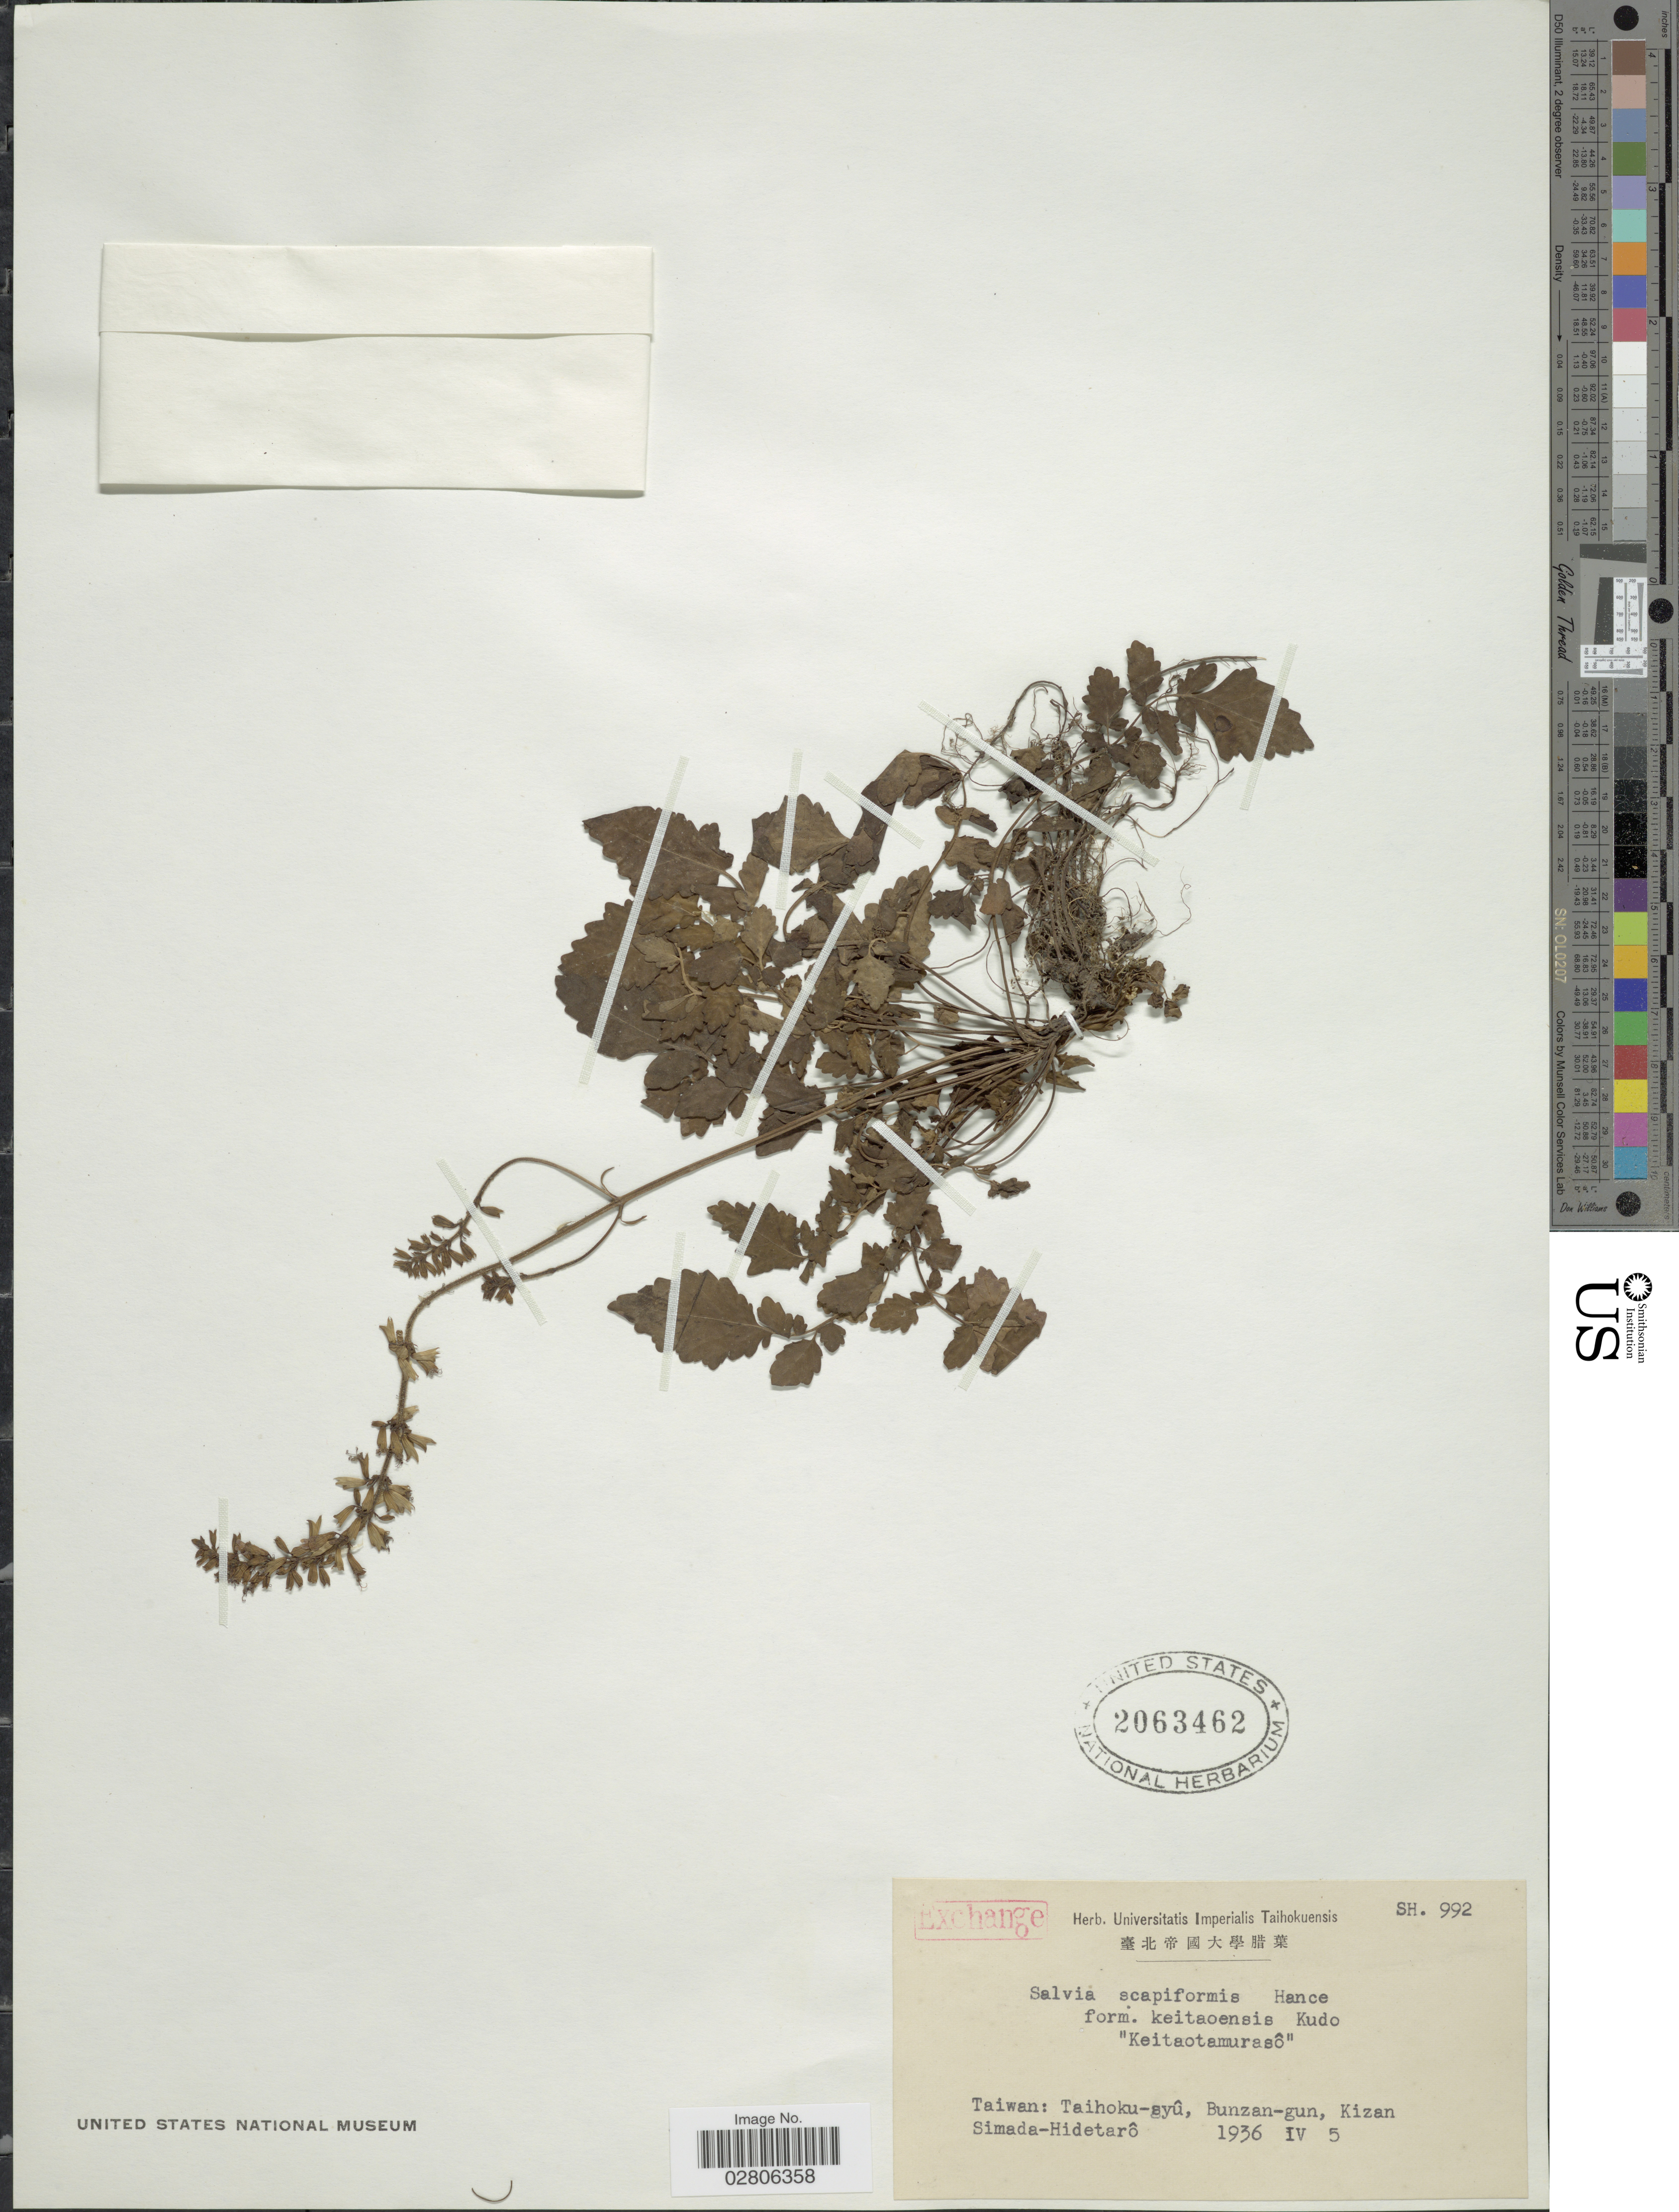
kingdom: Plantae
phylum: Tracheophyta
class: Magnoliopsida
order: Lamiales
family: Lamiaceae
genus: Salvia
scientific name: Salvia scapiformis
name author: Hance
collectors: Simada & Hidetaro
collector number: SH992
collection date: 1936-04-05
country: Taiwan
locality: Taihoku-gyû, Bunzan-gun, Kizan.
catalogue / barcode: US 2063462